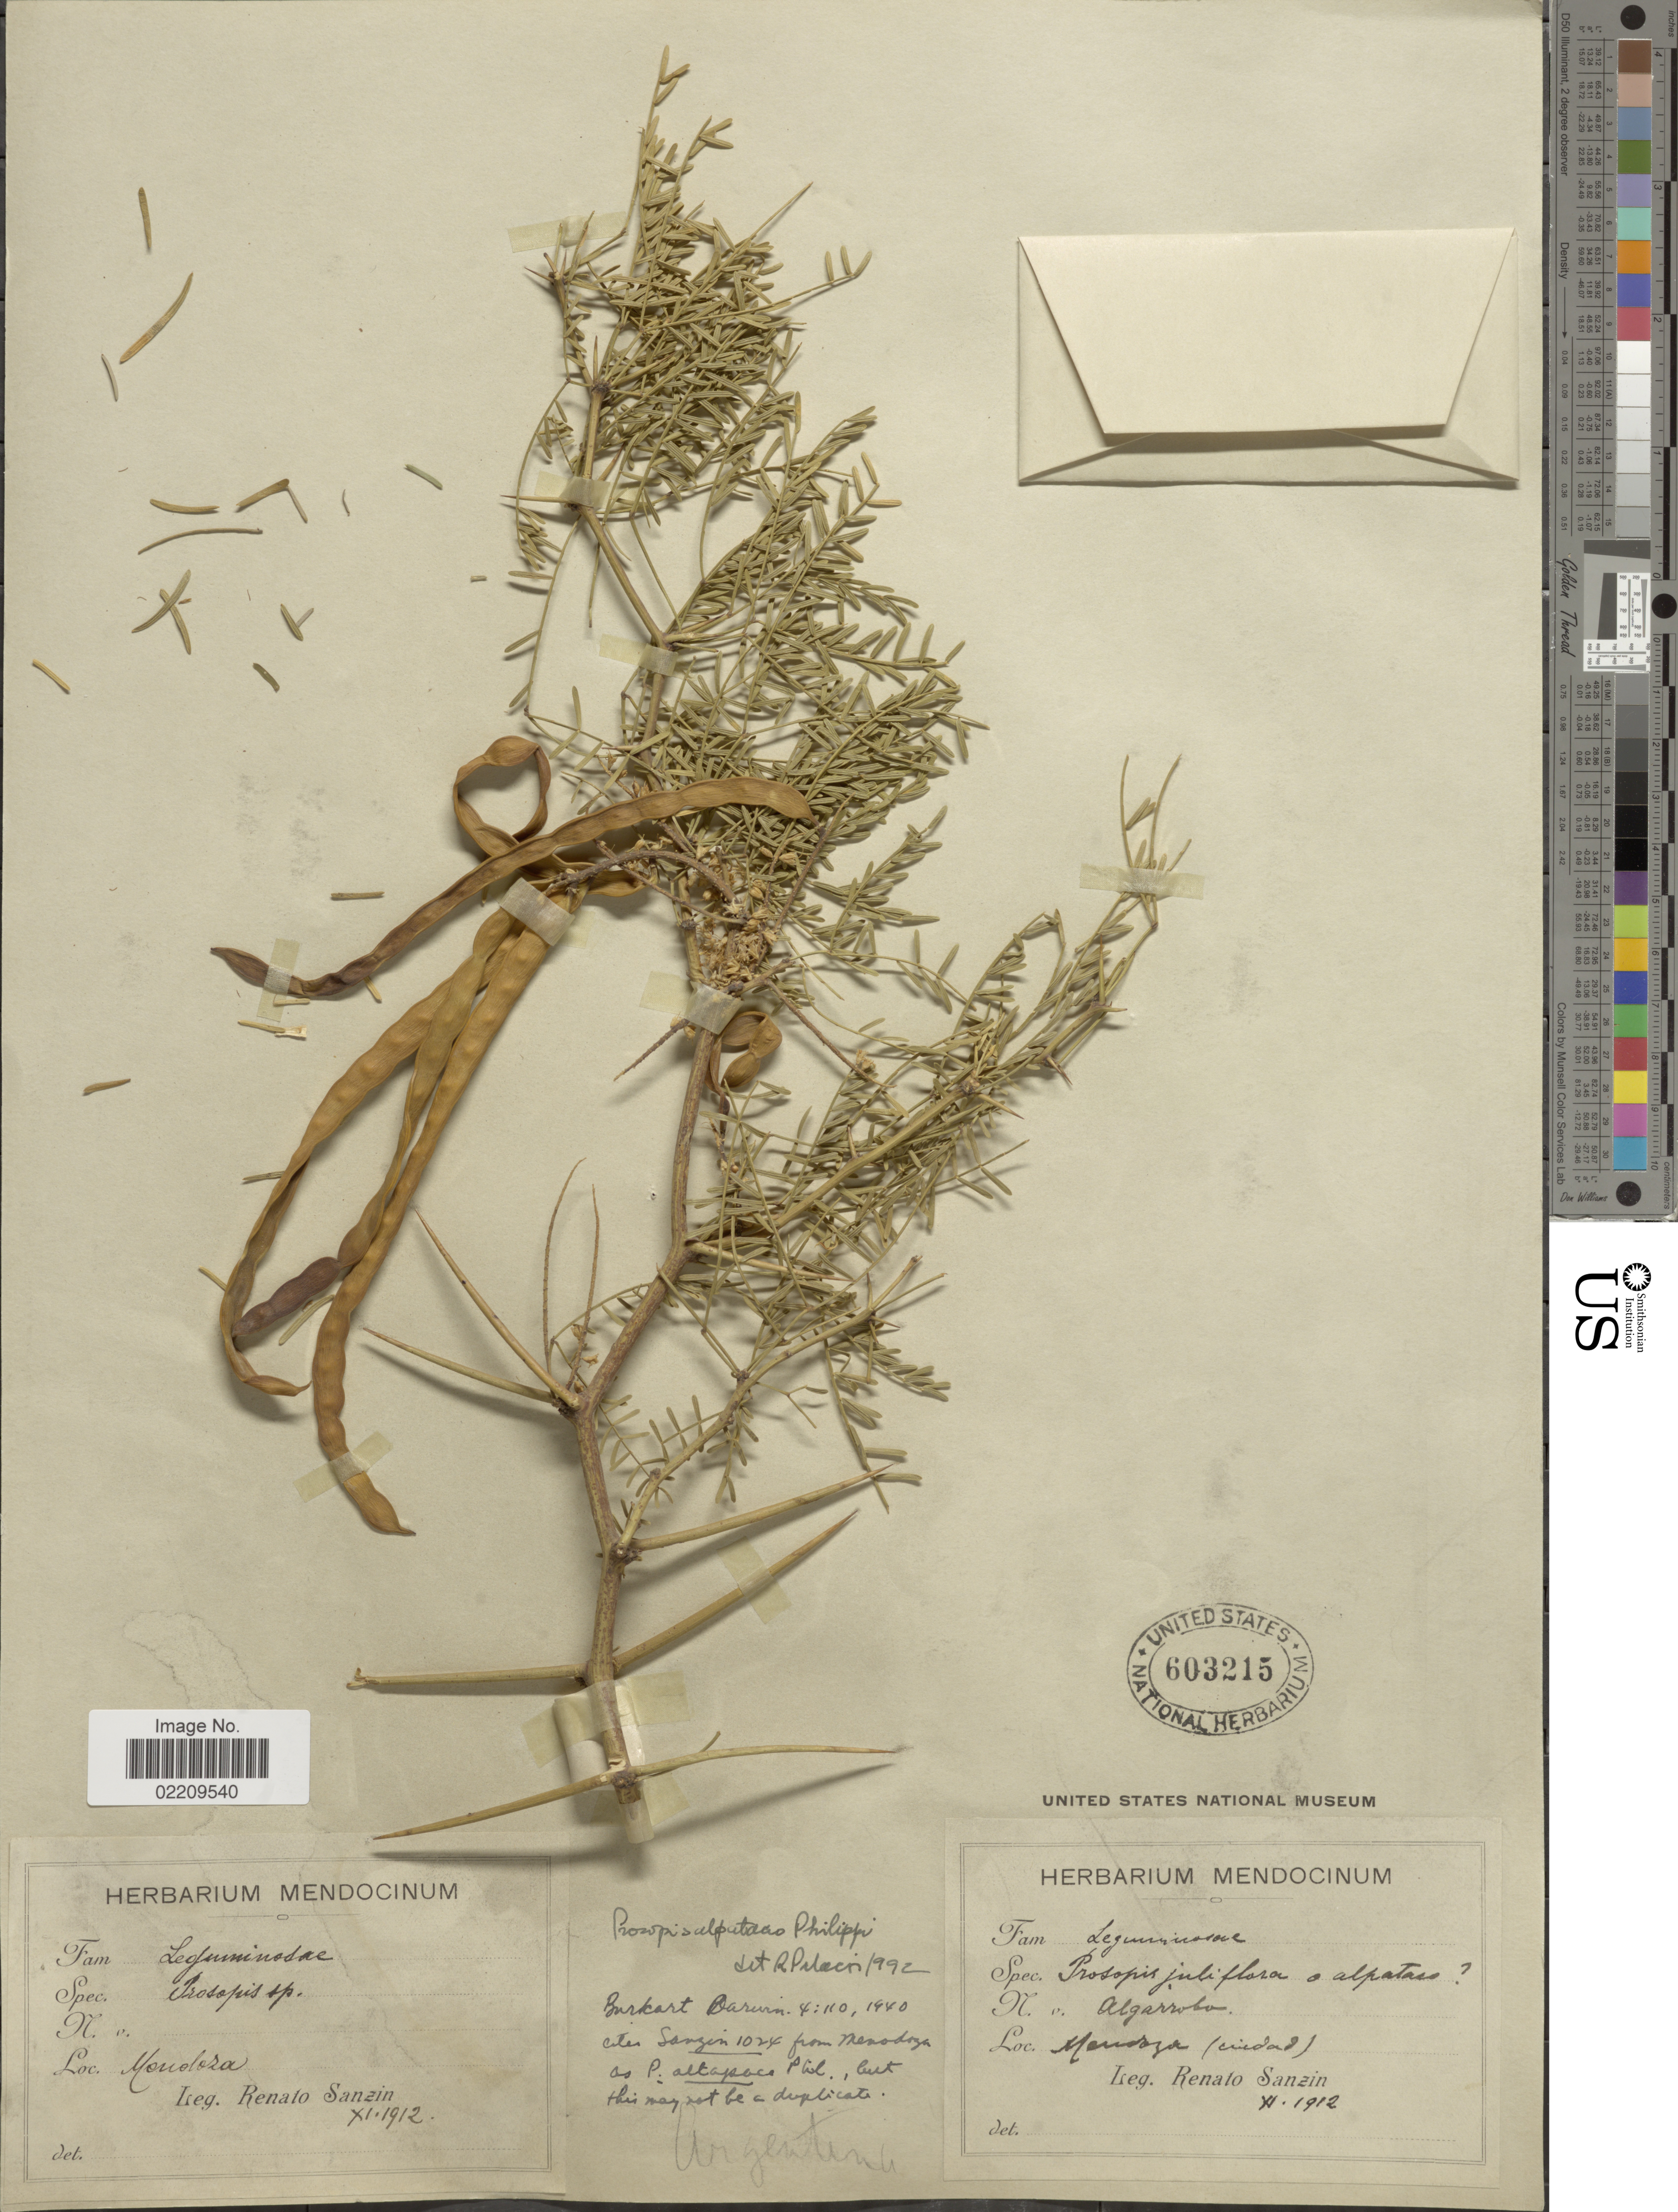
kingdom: Plantae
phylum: Tracheophyta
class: Magnoliopsida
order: Fabales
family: Fabaceae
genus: Neltuma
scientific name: Neltuma alpataco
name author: (Phil.) C. E. Hughes & G.P. Lewis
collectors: R. Sanzin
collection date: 1912-11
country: Argentina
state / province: Mendoza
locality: Mendoza (ciudad)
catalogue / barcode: US 603215